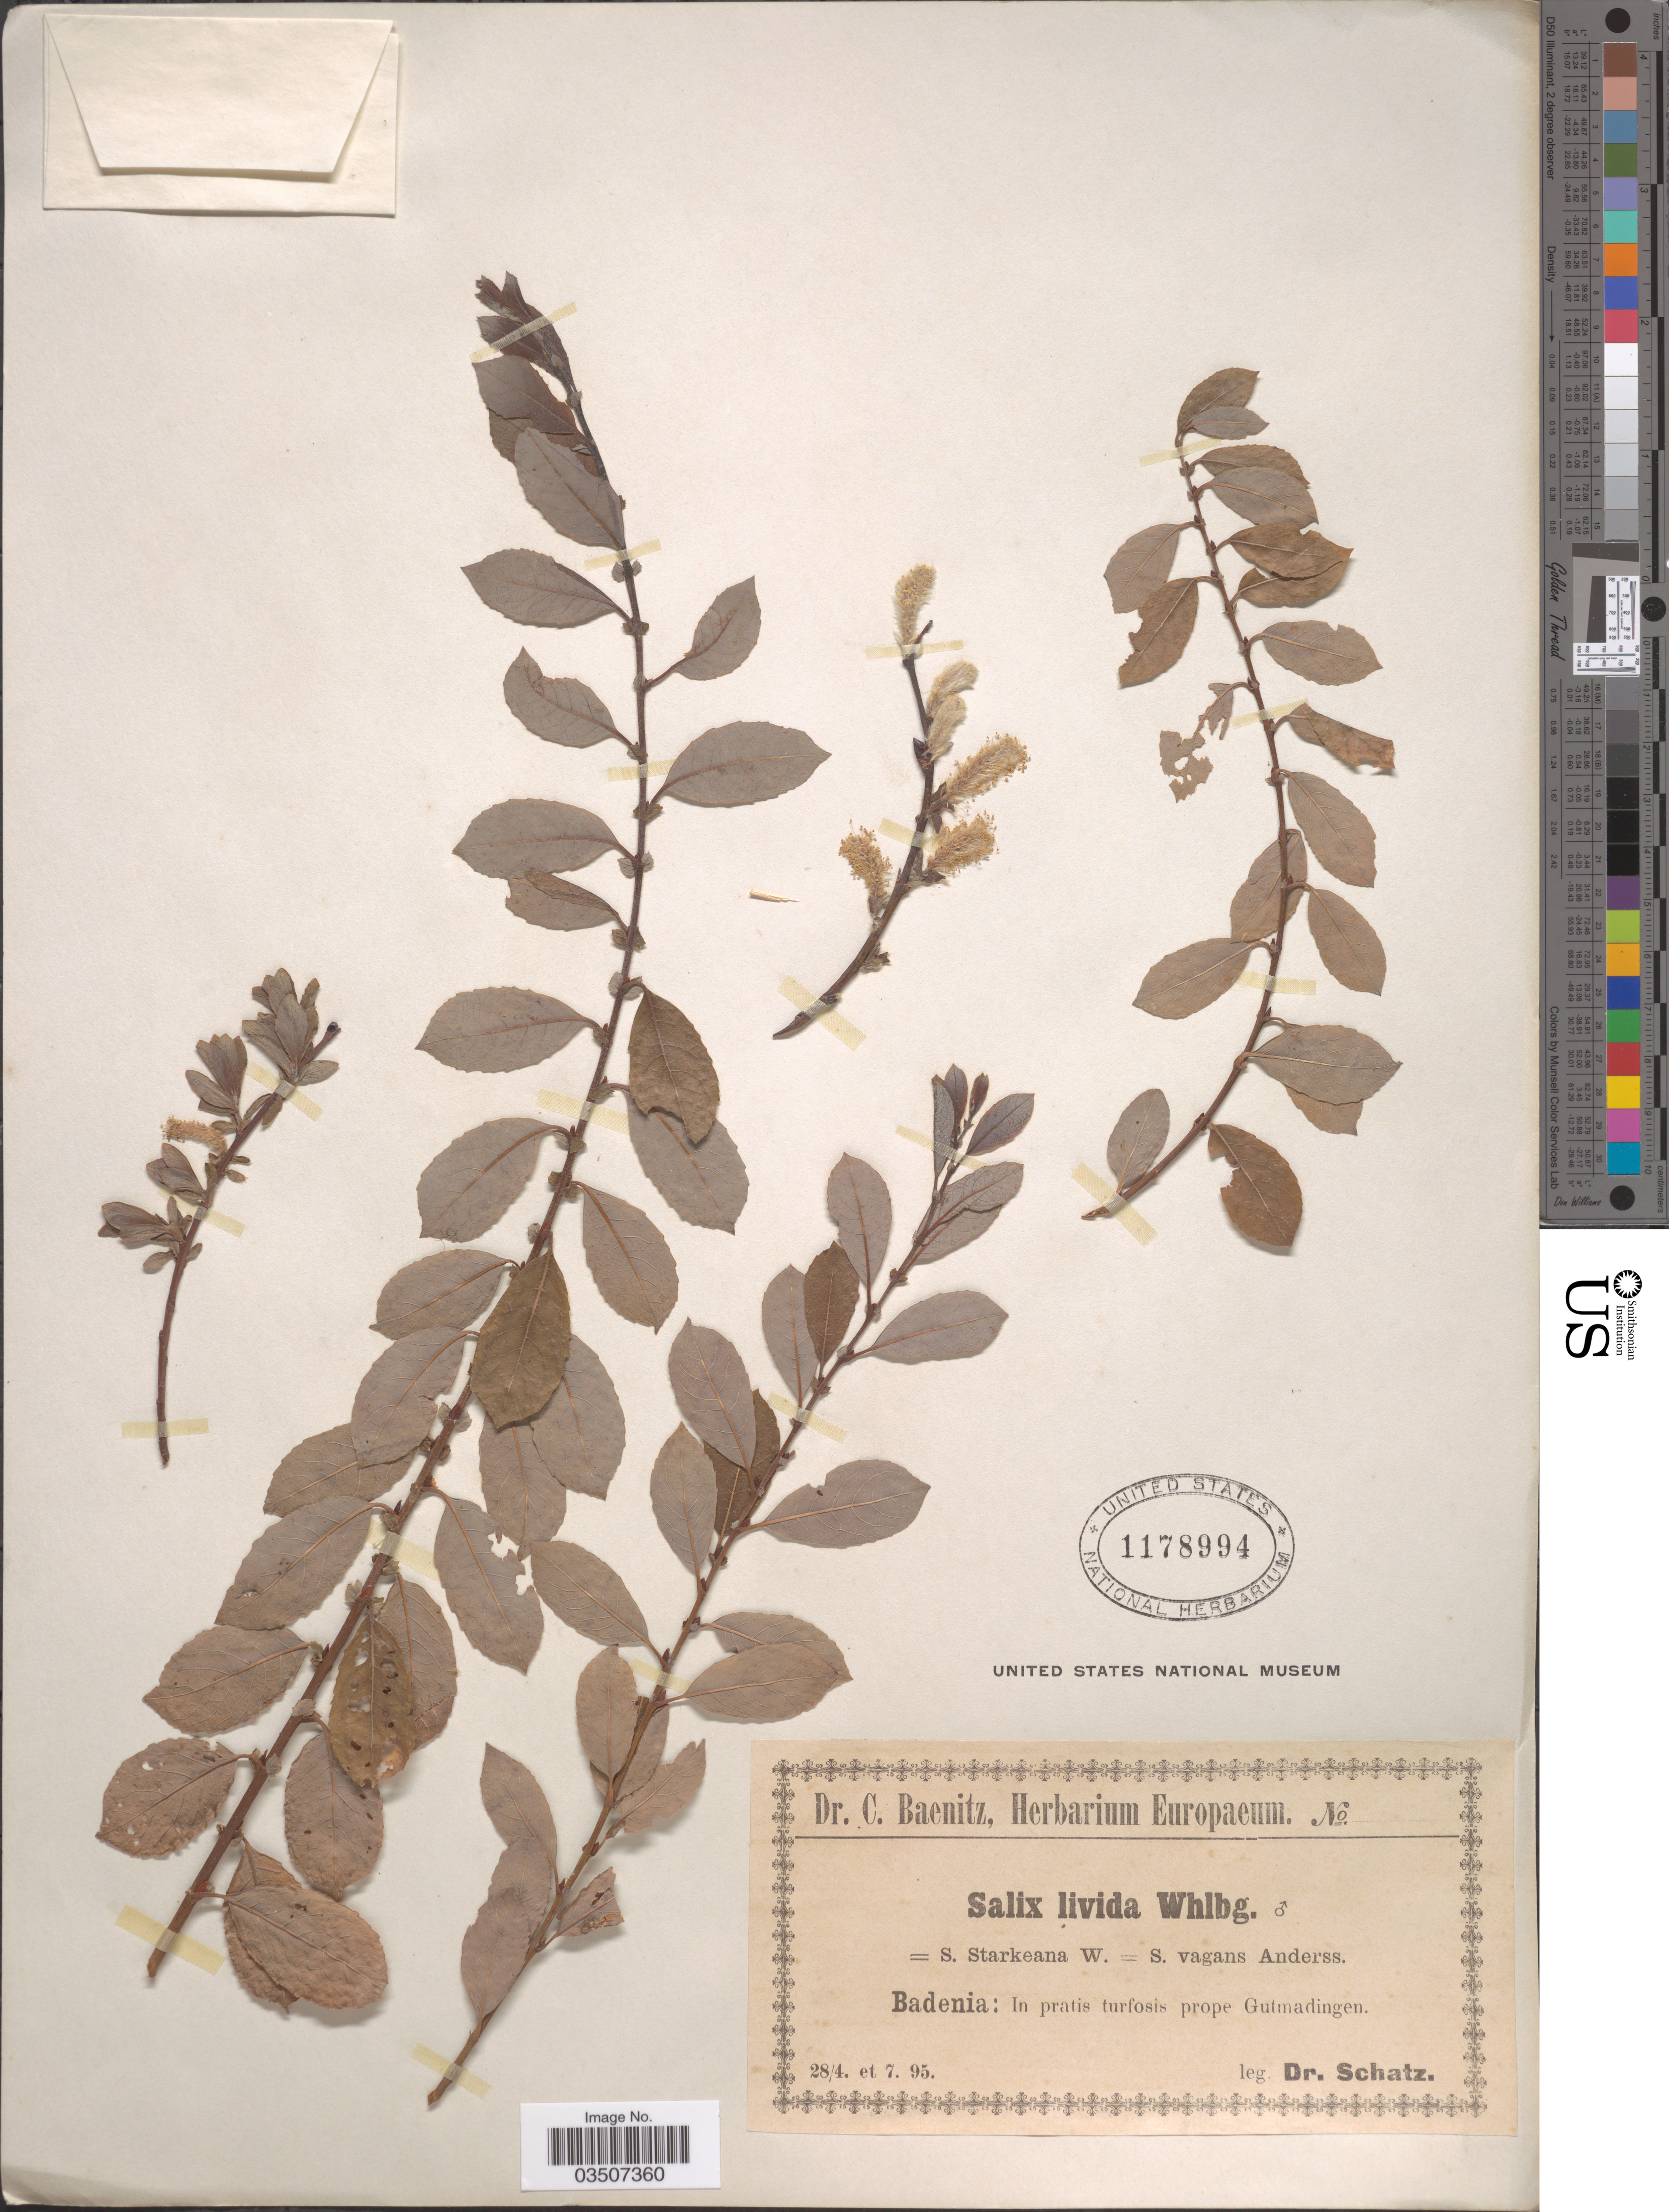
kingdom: Plantae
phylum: Tracheophyta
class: Magnoliopsida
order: Malpighiales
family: Salicaceae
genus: Salix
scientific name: Salix starkeana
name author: Willd.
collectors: Schatz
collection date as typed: Transcribed d/m/y: 28/4/95 to /7/95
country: Germany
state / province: Baden-Württemberg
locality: Badenia: In pratis turfosis prope Gutmadingen.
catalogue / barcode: US 1178994